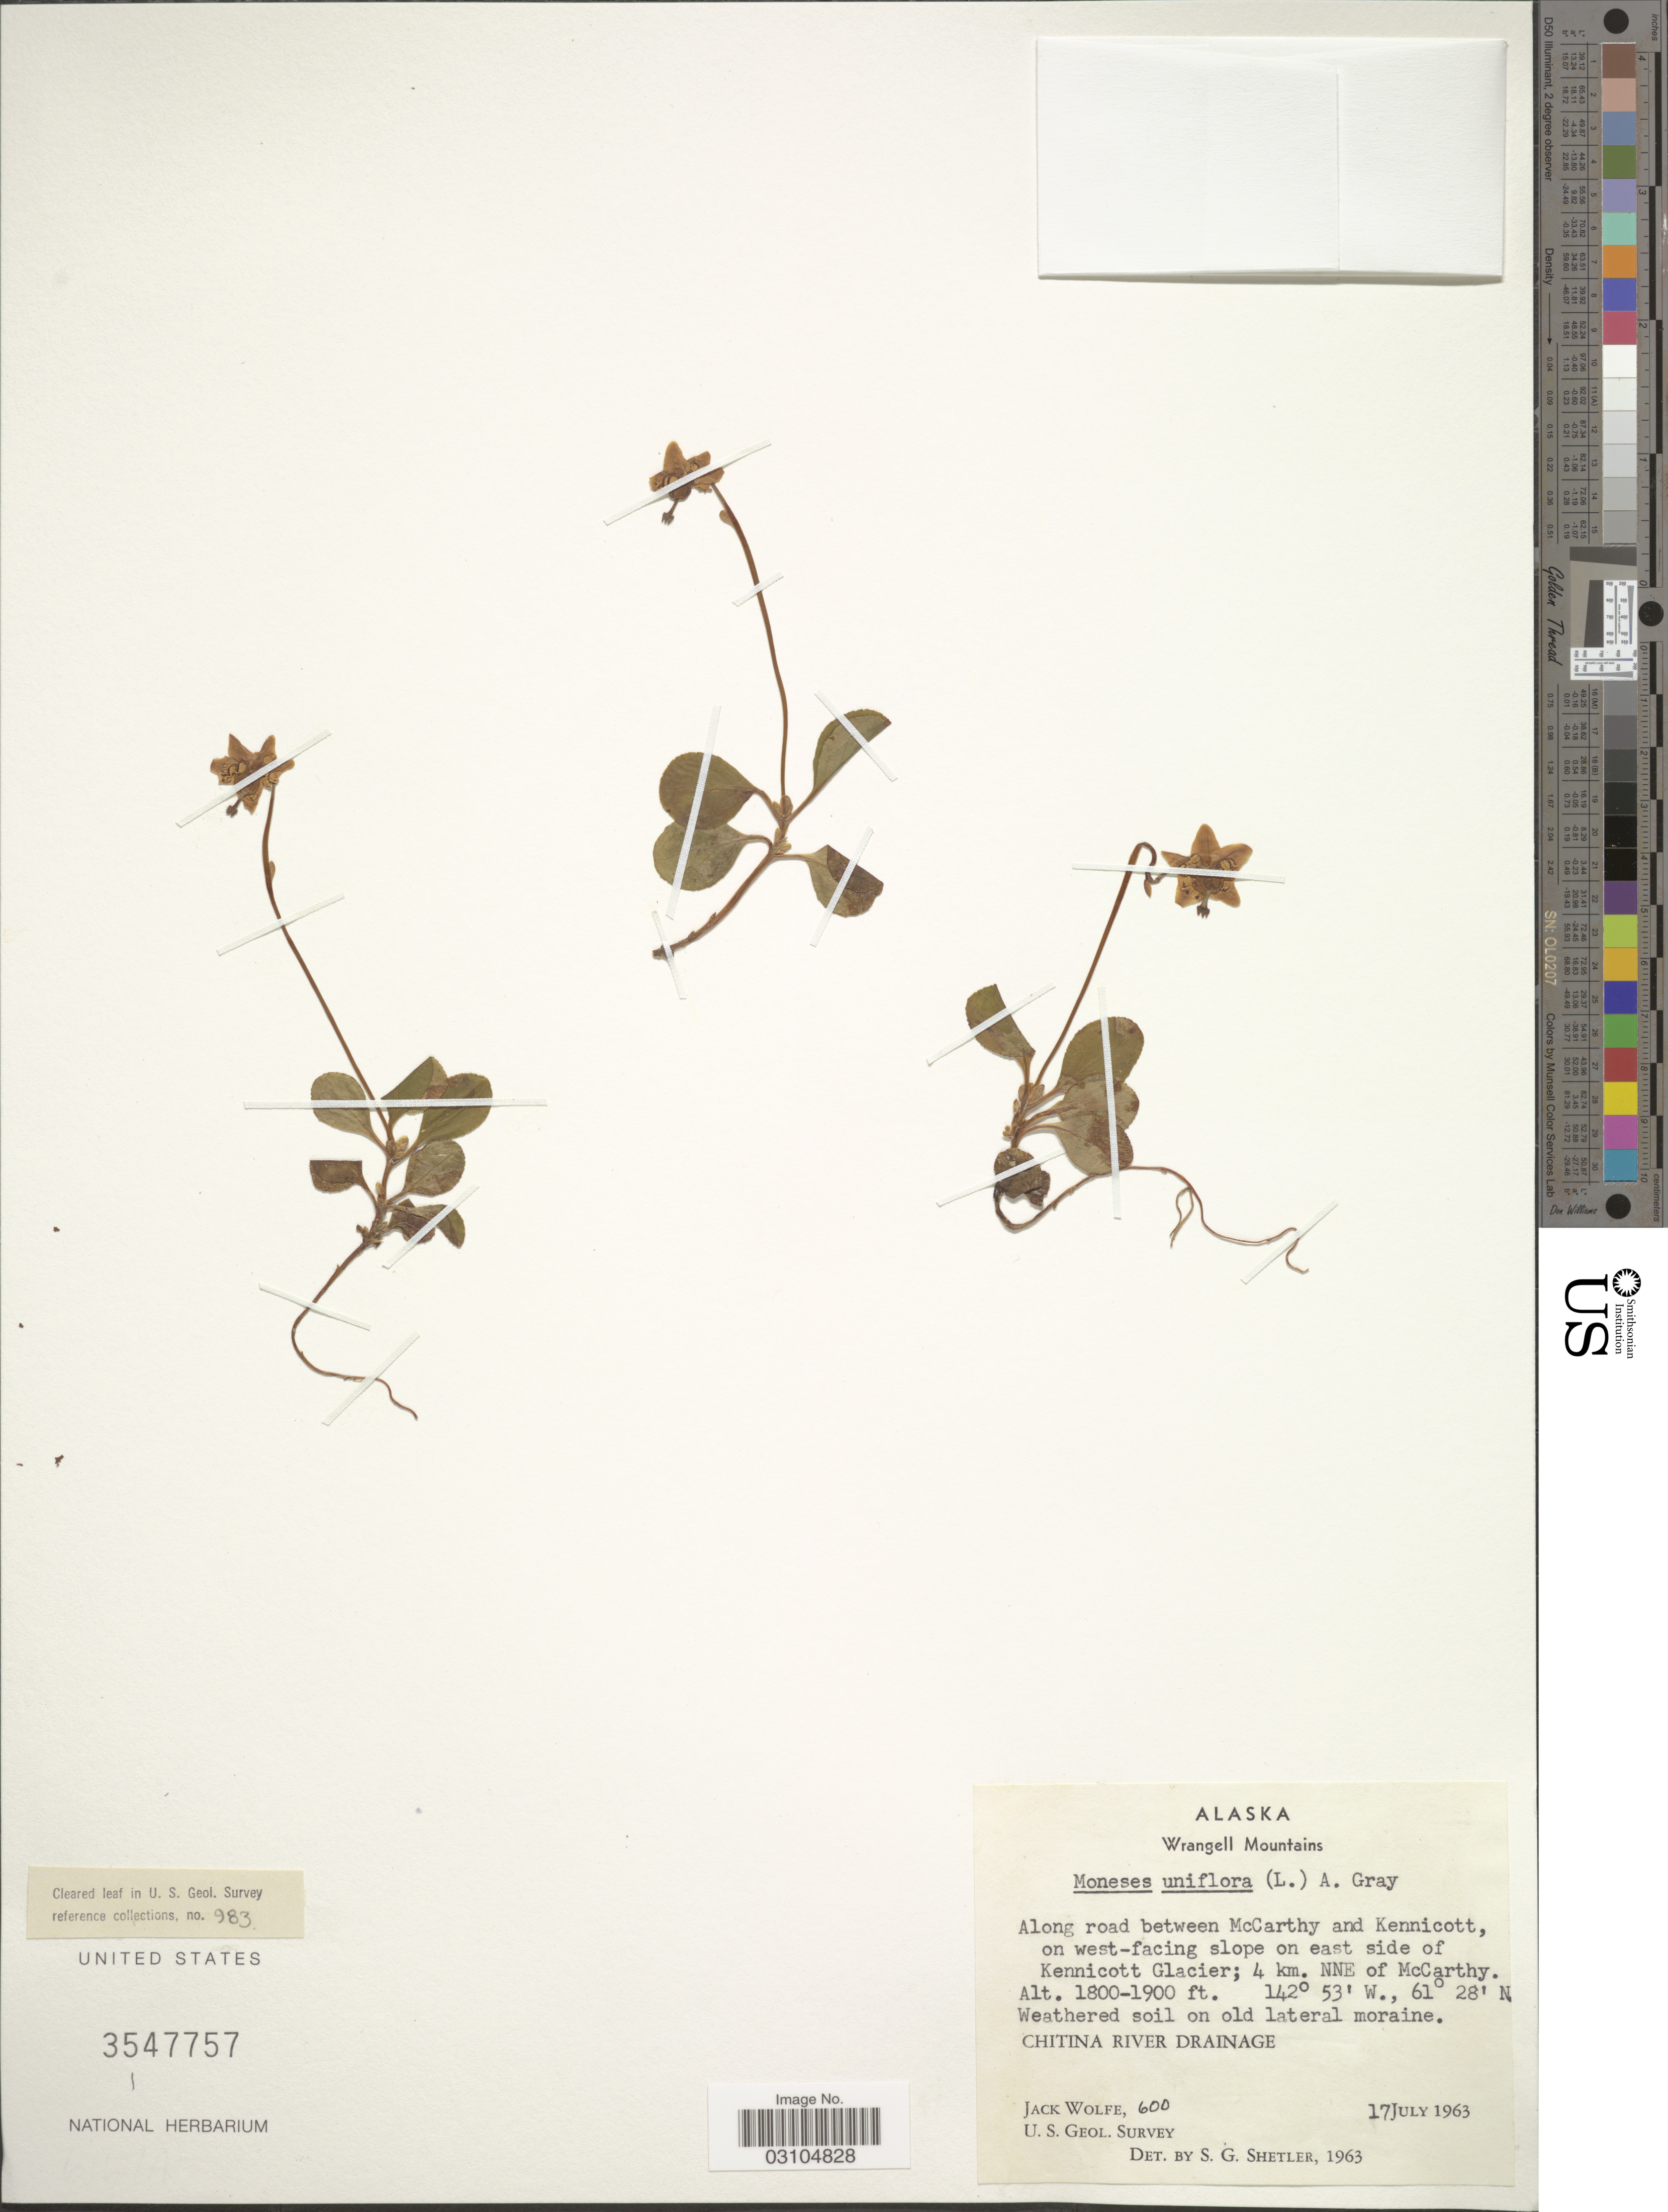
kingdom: Plantae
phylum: Tracheophyta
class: Magnoliopsida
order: Ericales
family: Ericaceae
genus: Moneses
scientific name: Moneses uniflora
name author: (L.) A. Gray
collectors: J. Wolfe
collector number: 600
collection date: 1963-07-17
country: United States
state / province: Alaska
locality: Wrangell Mountains. Along road between McCarthy and Kinnicott, on west-facing slope on east side of Kennicott Glacier; 4 km. NNE of McCarthy. Chitina River Drainage.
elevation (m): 549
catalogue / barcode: US 3547757